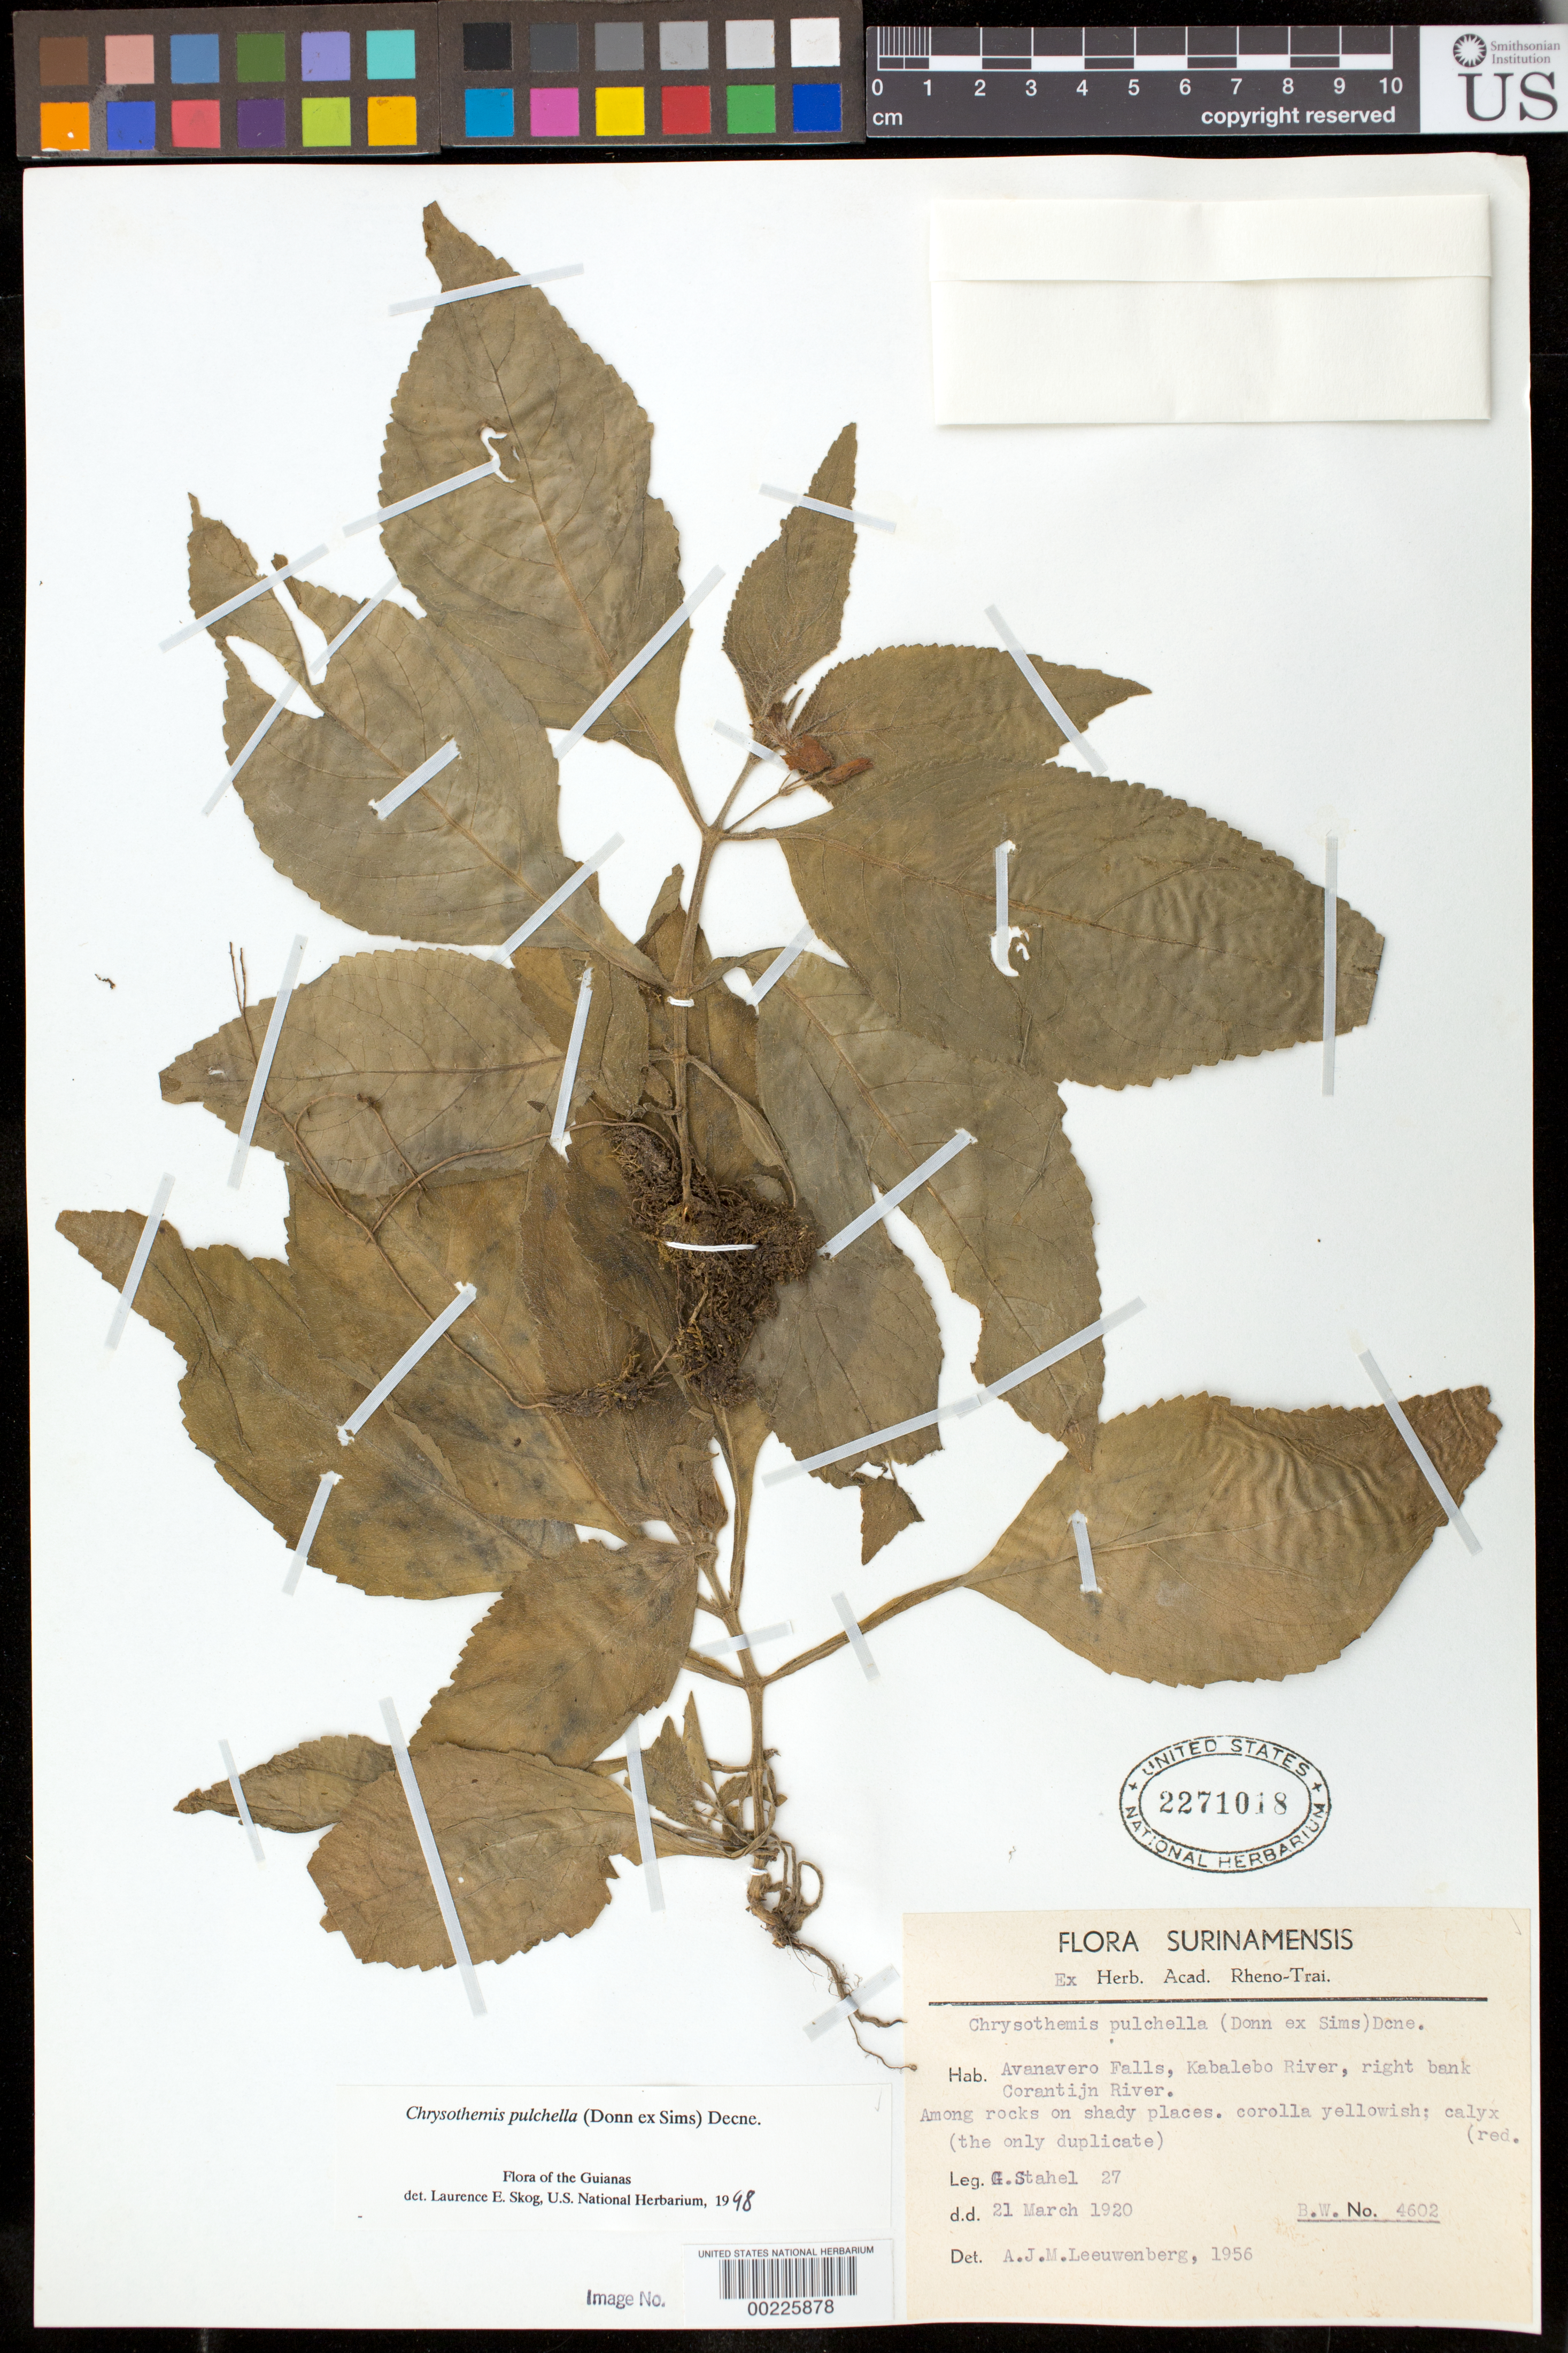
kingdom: Plantae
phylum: Tracheophyta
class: Magnoliopsida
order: Lamiales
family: Gesneriaceae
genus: Chrysothemis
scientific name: Chrysothemis pulchella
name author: (Donn ex Sims) Decne.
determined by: Skog, Laurence E.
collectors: G. Stahel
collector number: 27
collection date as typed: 21 Mar 1920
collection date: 1920-03-21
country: Suriname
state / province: Sipaliwini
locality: Avanavero Falls, Kabalebo River, right bank Corantijn River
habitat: Among rocks on shady places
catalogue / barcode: US 2271018